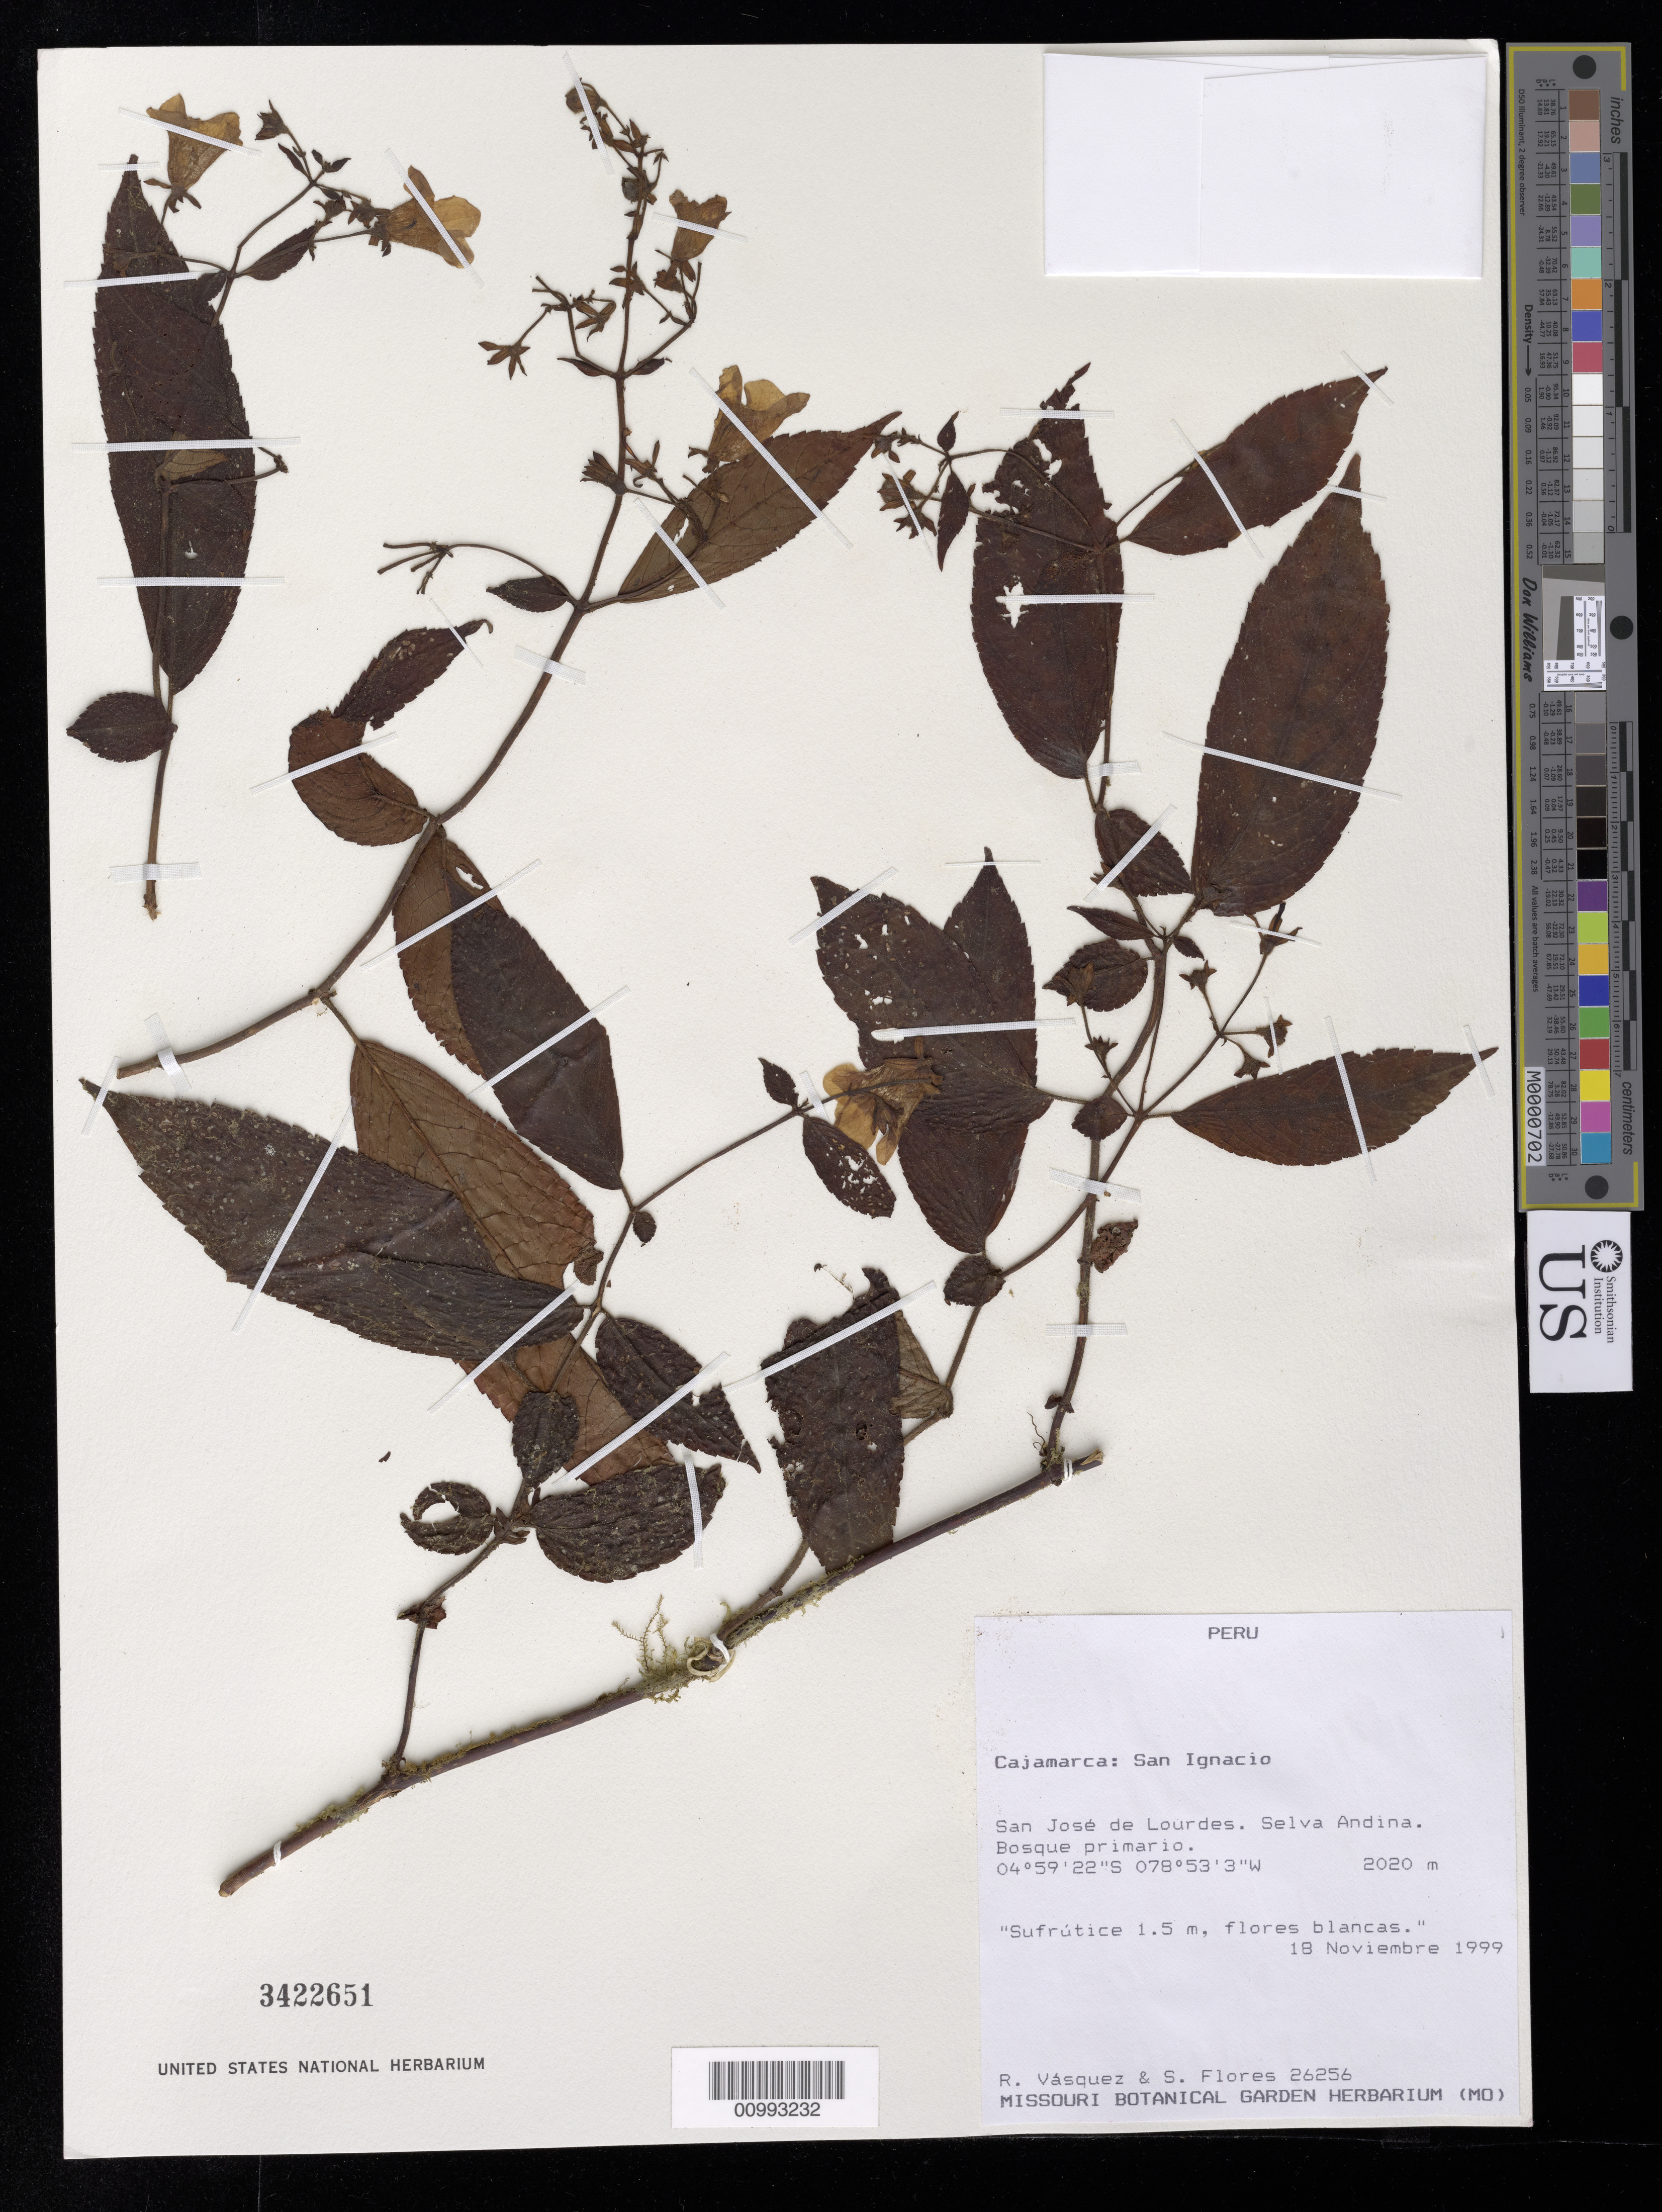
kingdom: Plantae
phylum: Tracheophyta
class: Magnoliopsida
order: Lamiales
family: Gesneriaceae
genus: Monopyle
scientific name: Monopyle sp.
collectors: R. Vásquez & M. Flores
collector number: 26256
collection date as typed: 18 Nov 1999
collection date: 1999-11-18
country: Peru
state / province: Cajamarca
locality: Cajamarca: San Ignacio. San José de Lourdes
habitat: Selva Andina, bosque primario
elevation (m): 2020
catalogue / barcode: US 3422651